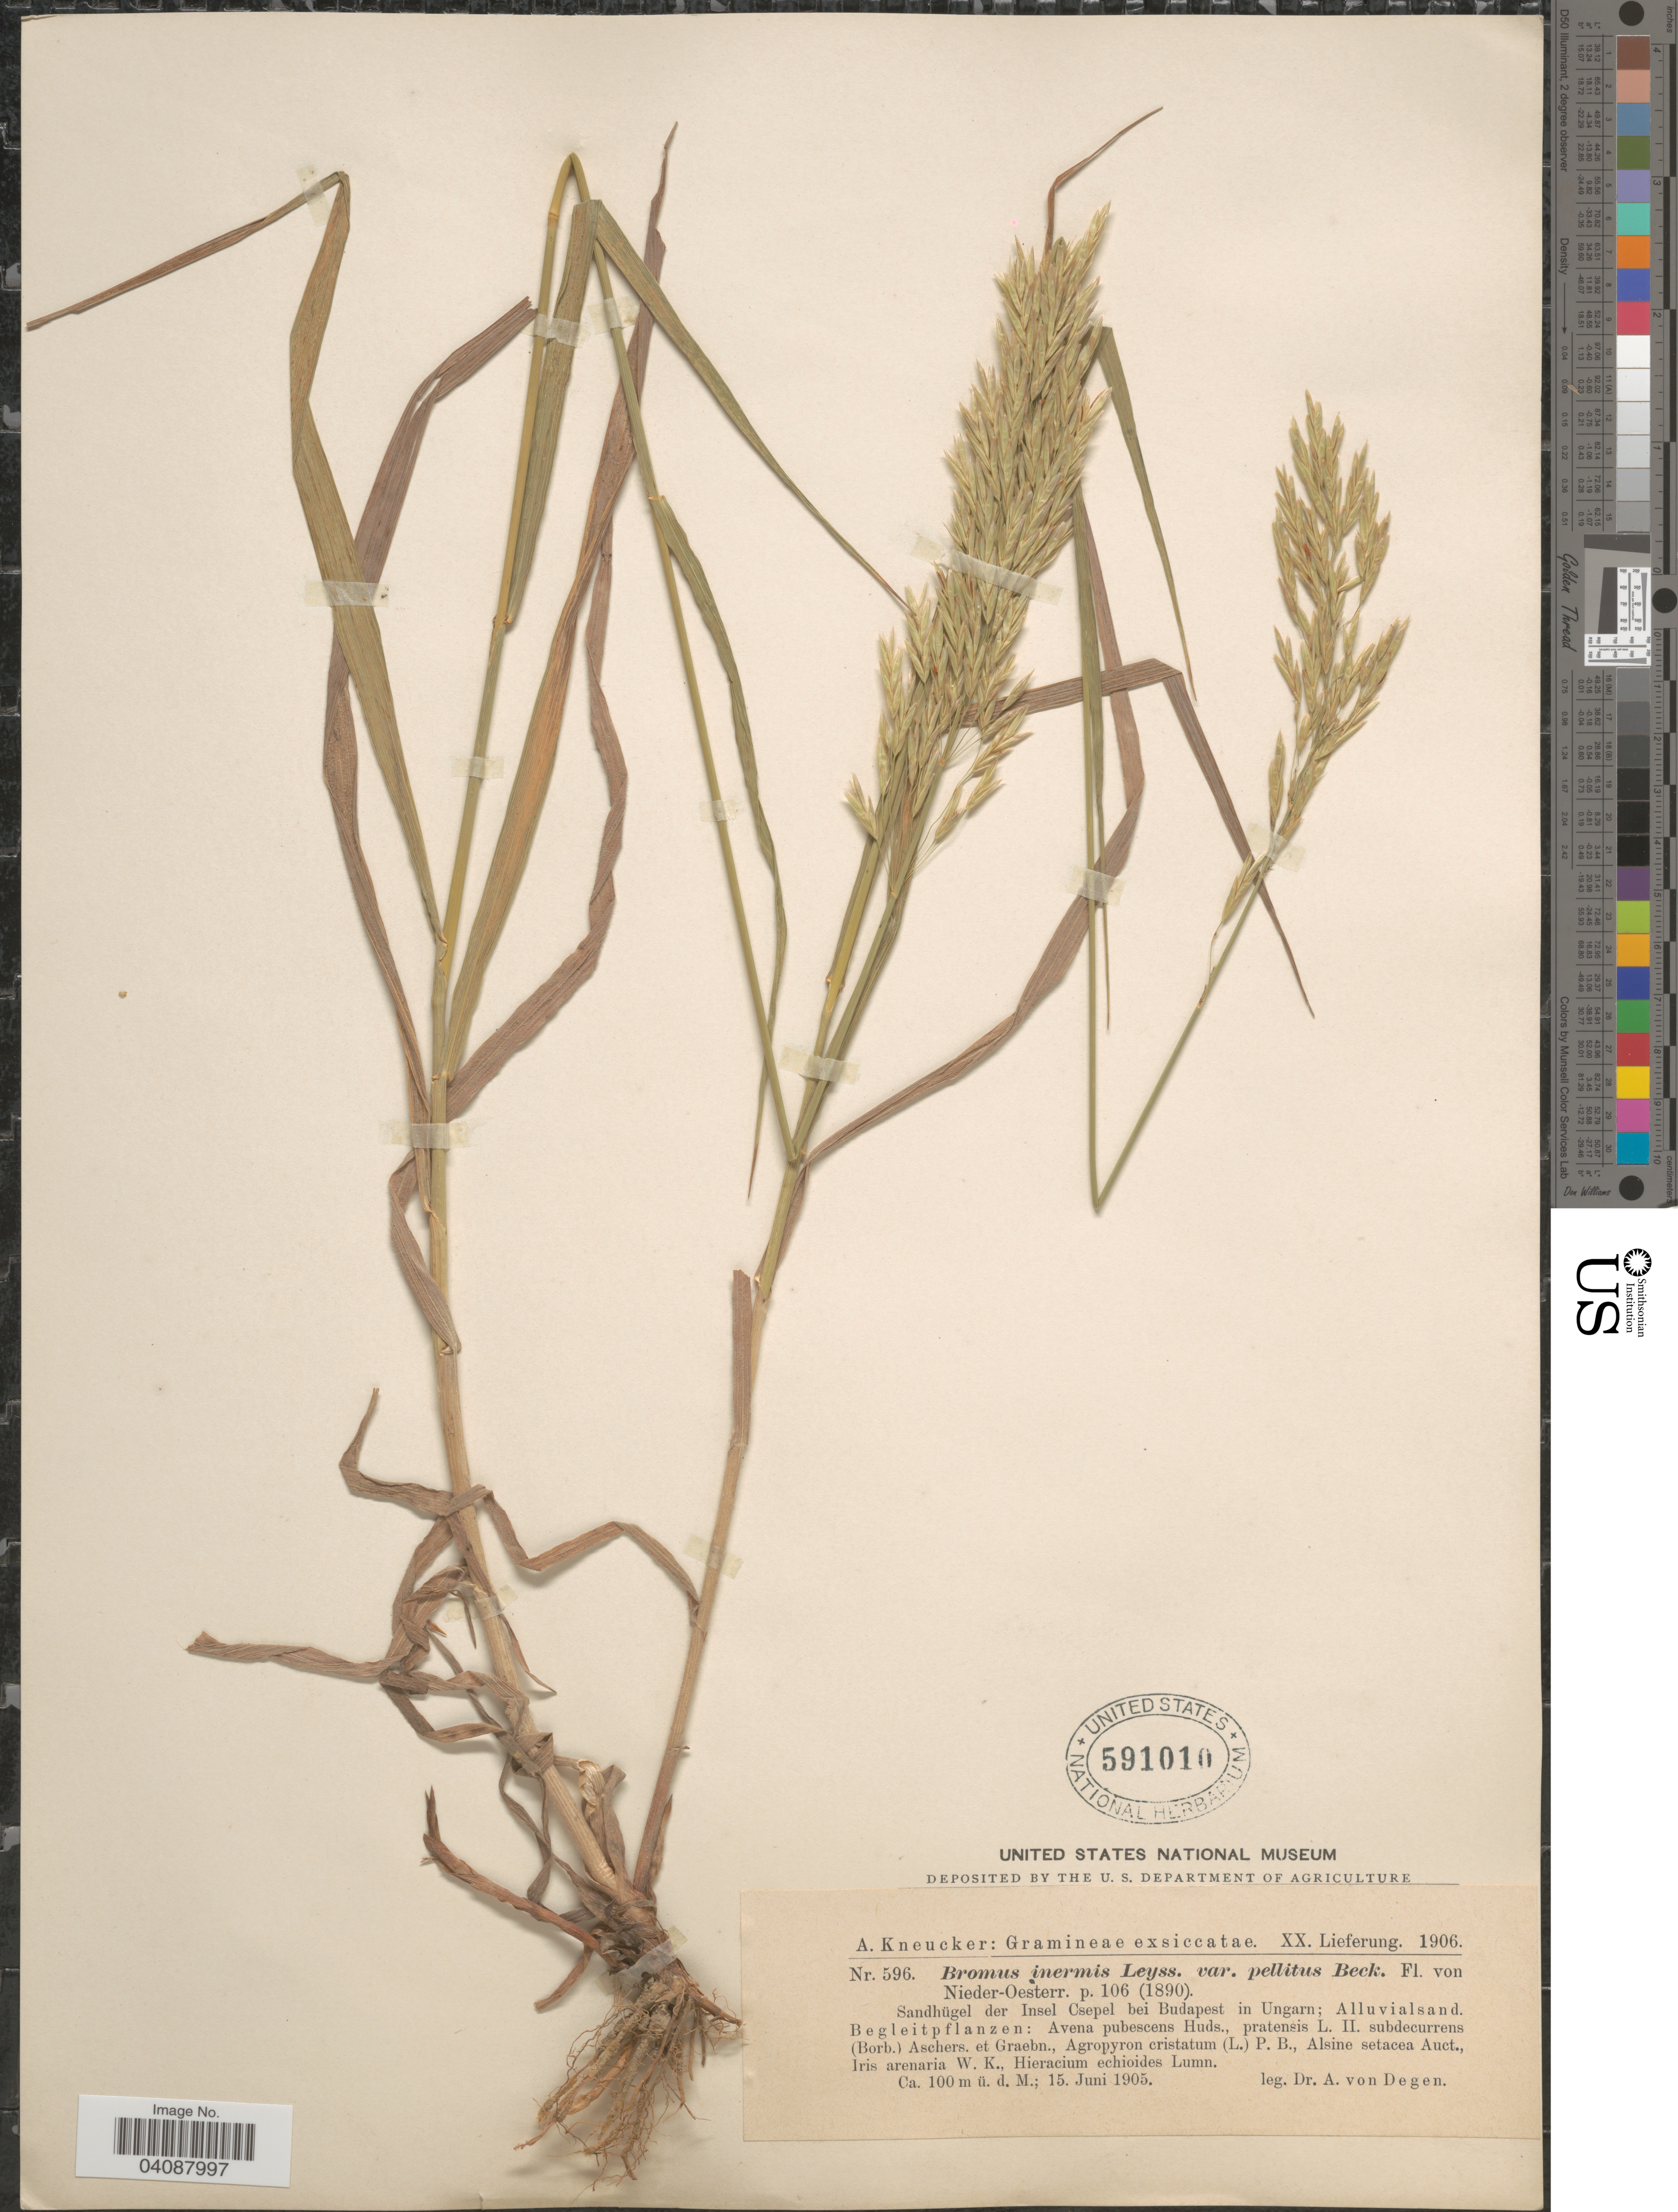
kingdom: Plantae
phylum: Tracheophyta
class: Liliopsida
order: Poales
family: Poaceae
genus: Bromus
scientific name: Bromus inermis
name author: Leyss.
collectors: A. von Degen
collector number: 596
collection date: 1905-06-15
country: Hungary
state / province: Budapest, Capital District of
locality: Sandhügel der Insel Csepel bei Budapest in Ungarn; Alluvialsand.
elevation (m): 100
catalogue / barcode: US 591010